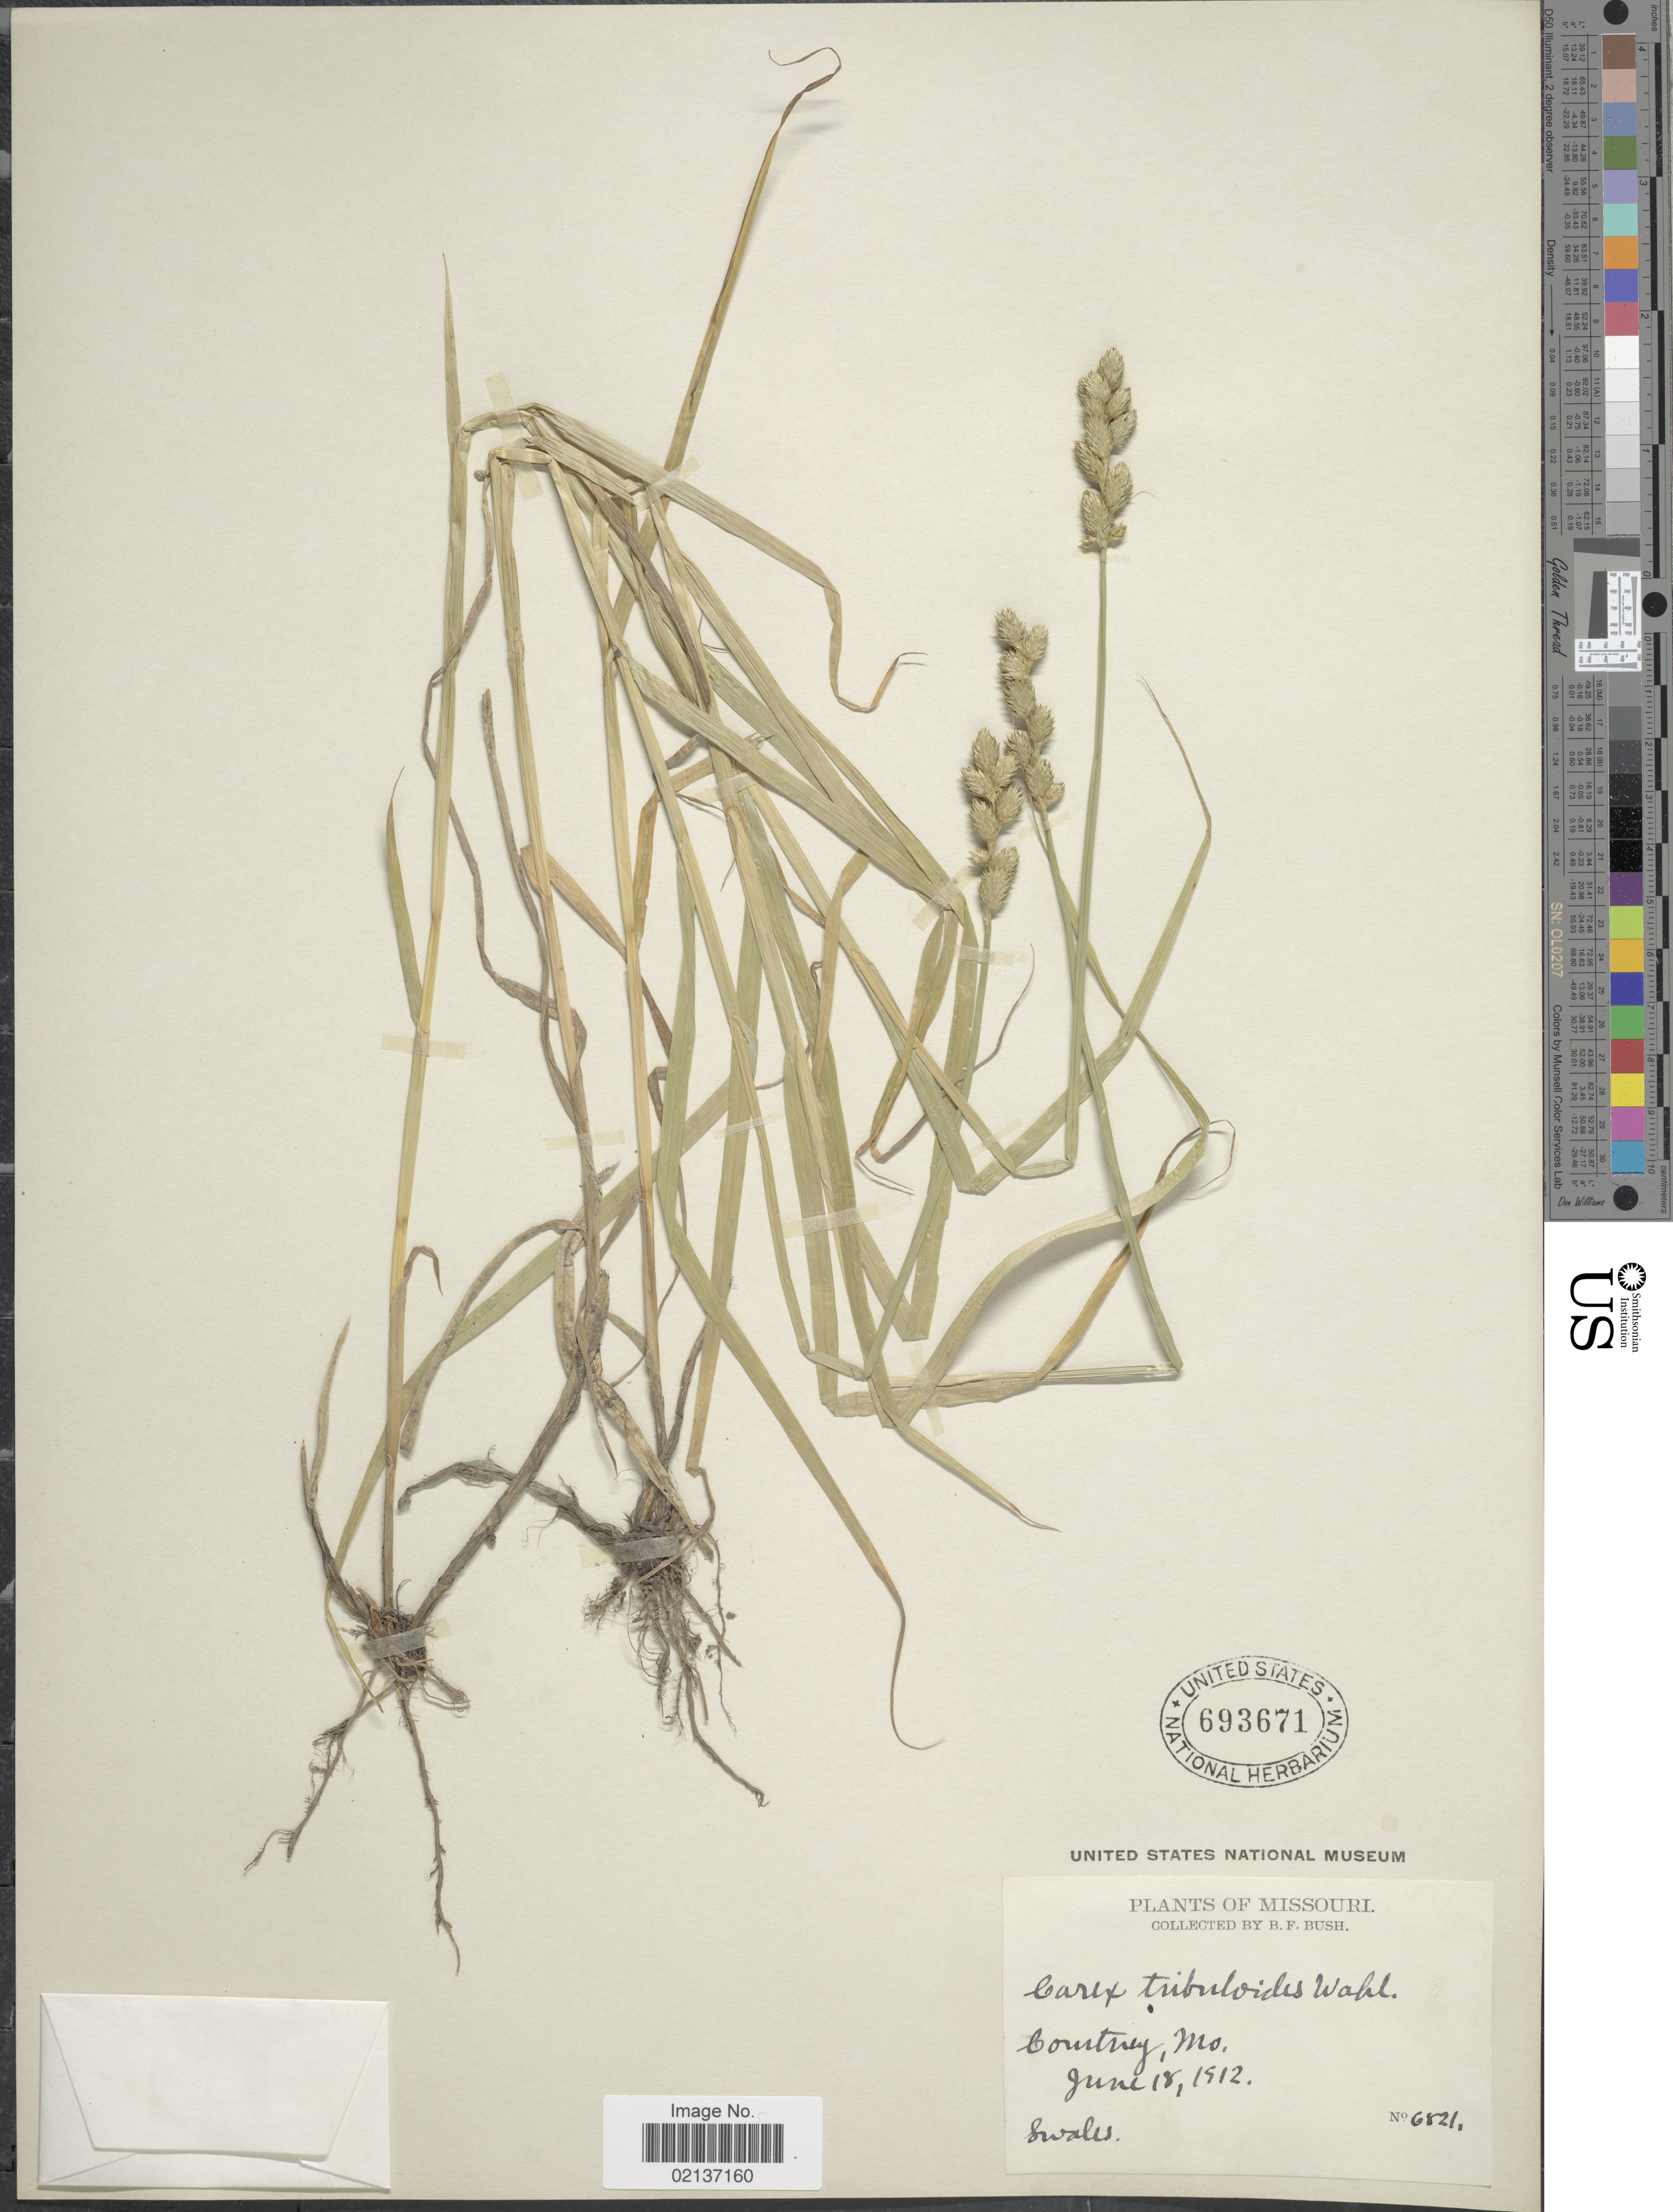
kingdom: Plantae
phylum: Tracheophyta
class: Liliopsida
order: Poales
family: Cyperaceae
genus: Carex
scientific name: Carex tribuloides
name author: Wahlenb.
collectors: B. F. Bush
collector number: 6821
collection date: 1912-06-18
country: United States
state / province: Missouri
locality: Courtney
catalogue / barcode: US 693671